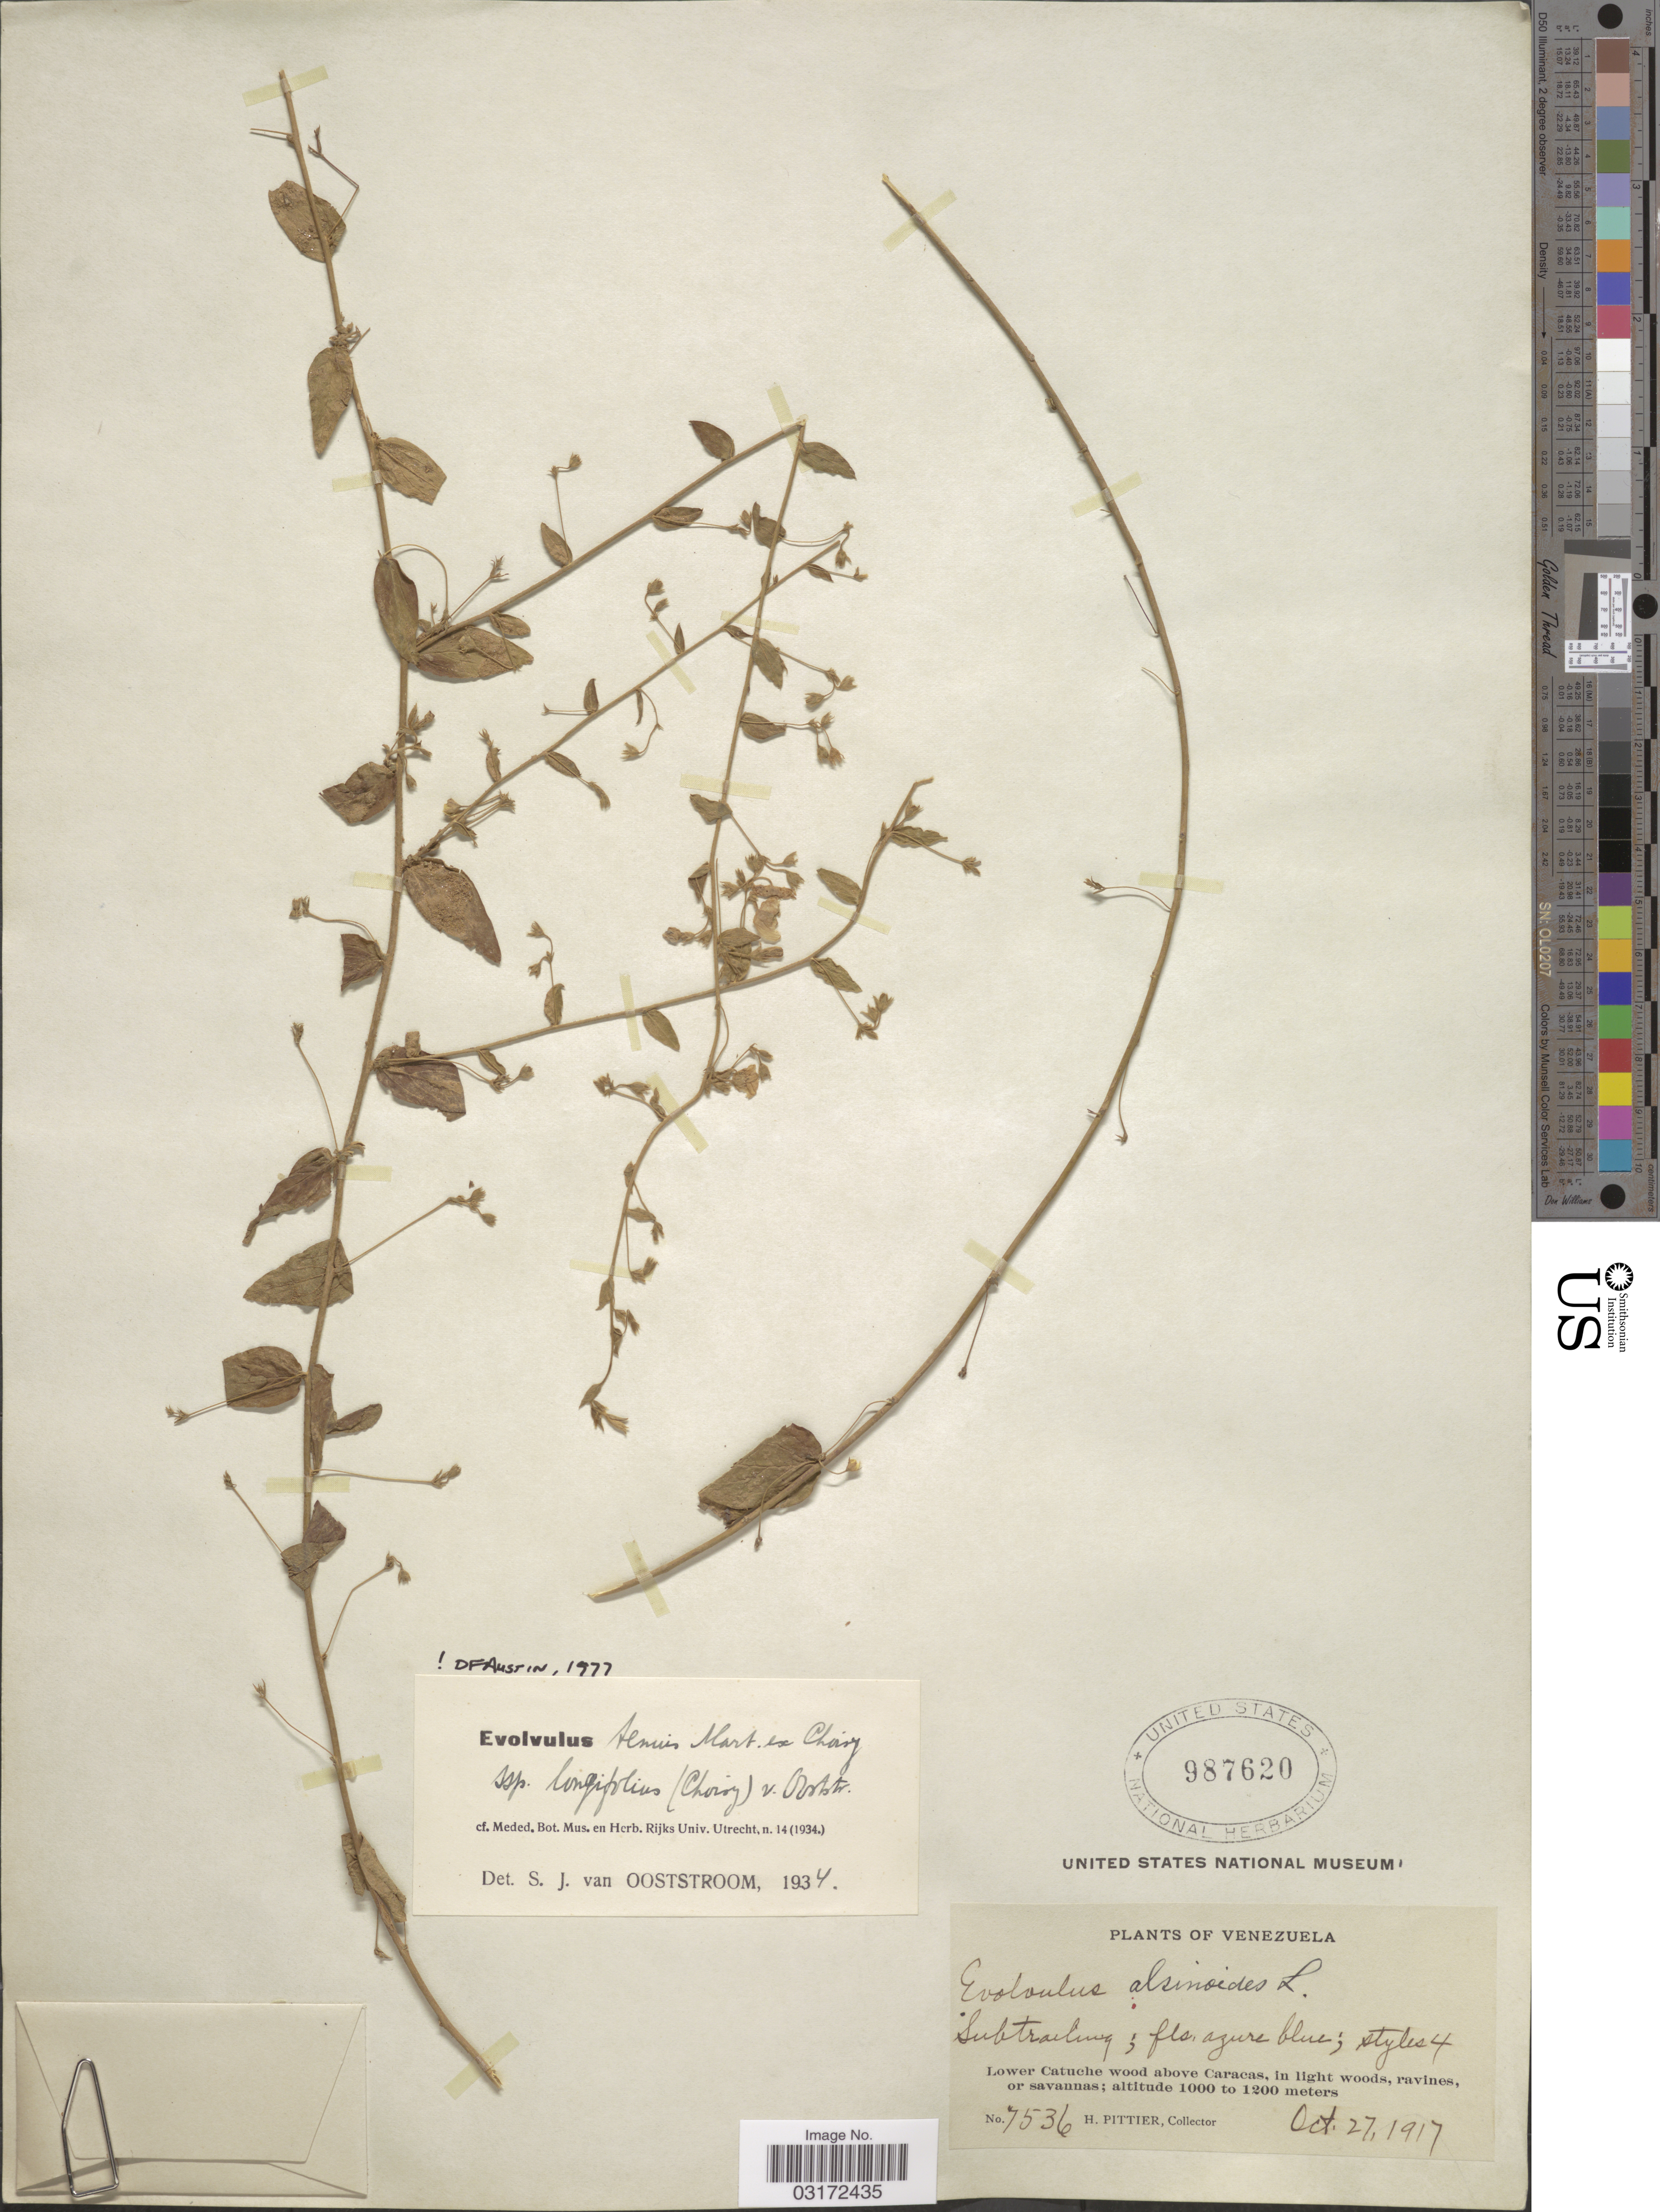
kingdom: Plantae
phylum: Tracheophyta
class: Magnoliopsida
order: Solanales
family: Convolvulaceae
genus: Evolvulus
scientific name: Evolvulus tenuis subsp. longifolius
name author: Mart. ex Choisy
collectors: H. F. Pittier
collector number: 7536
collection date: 1917-10-27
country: Venezuela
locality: Lower Catuche wood above Caracas.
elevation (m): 1000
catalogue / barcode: US 987620